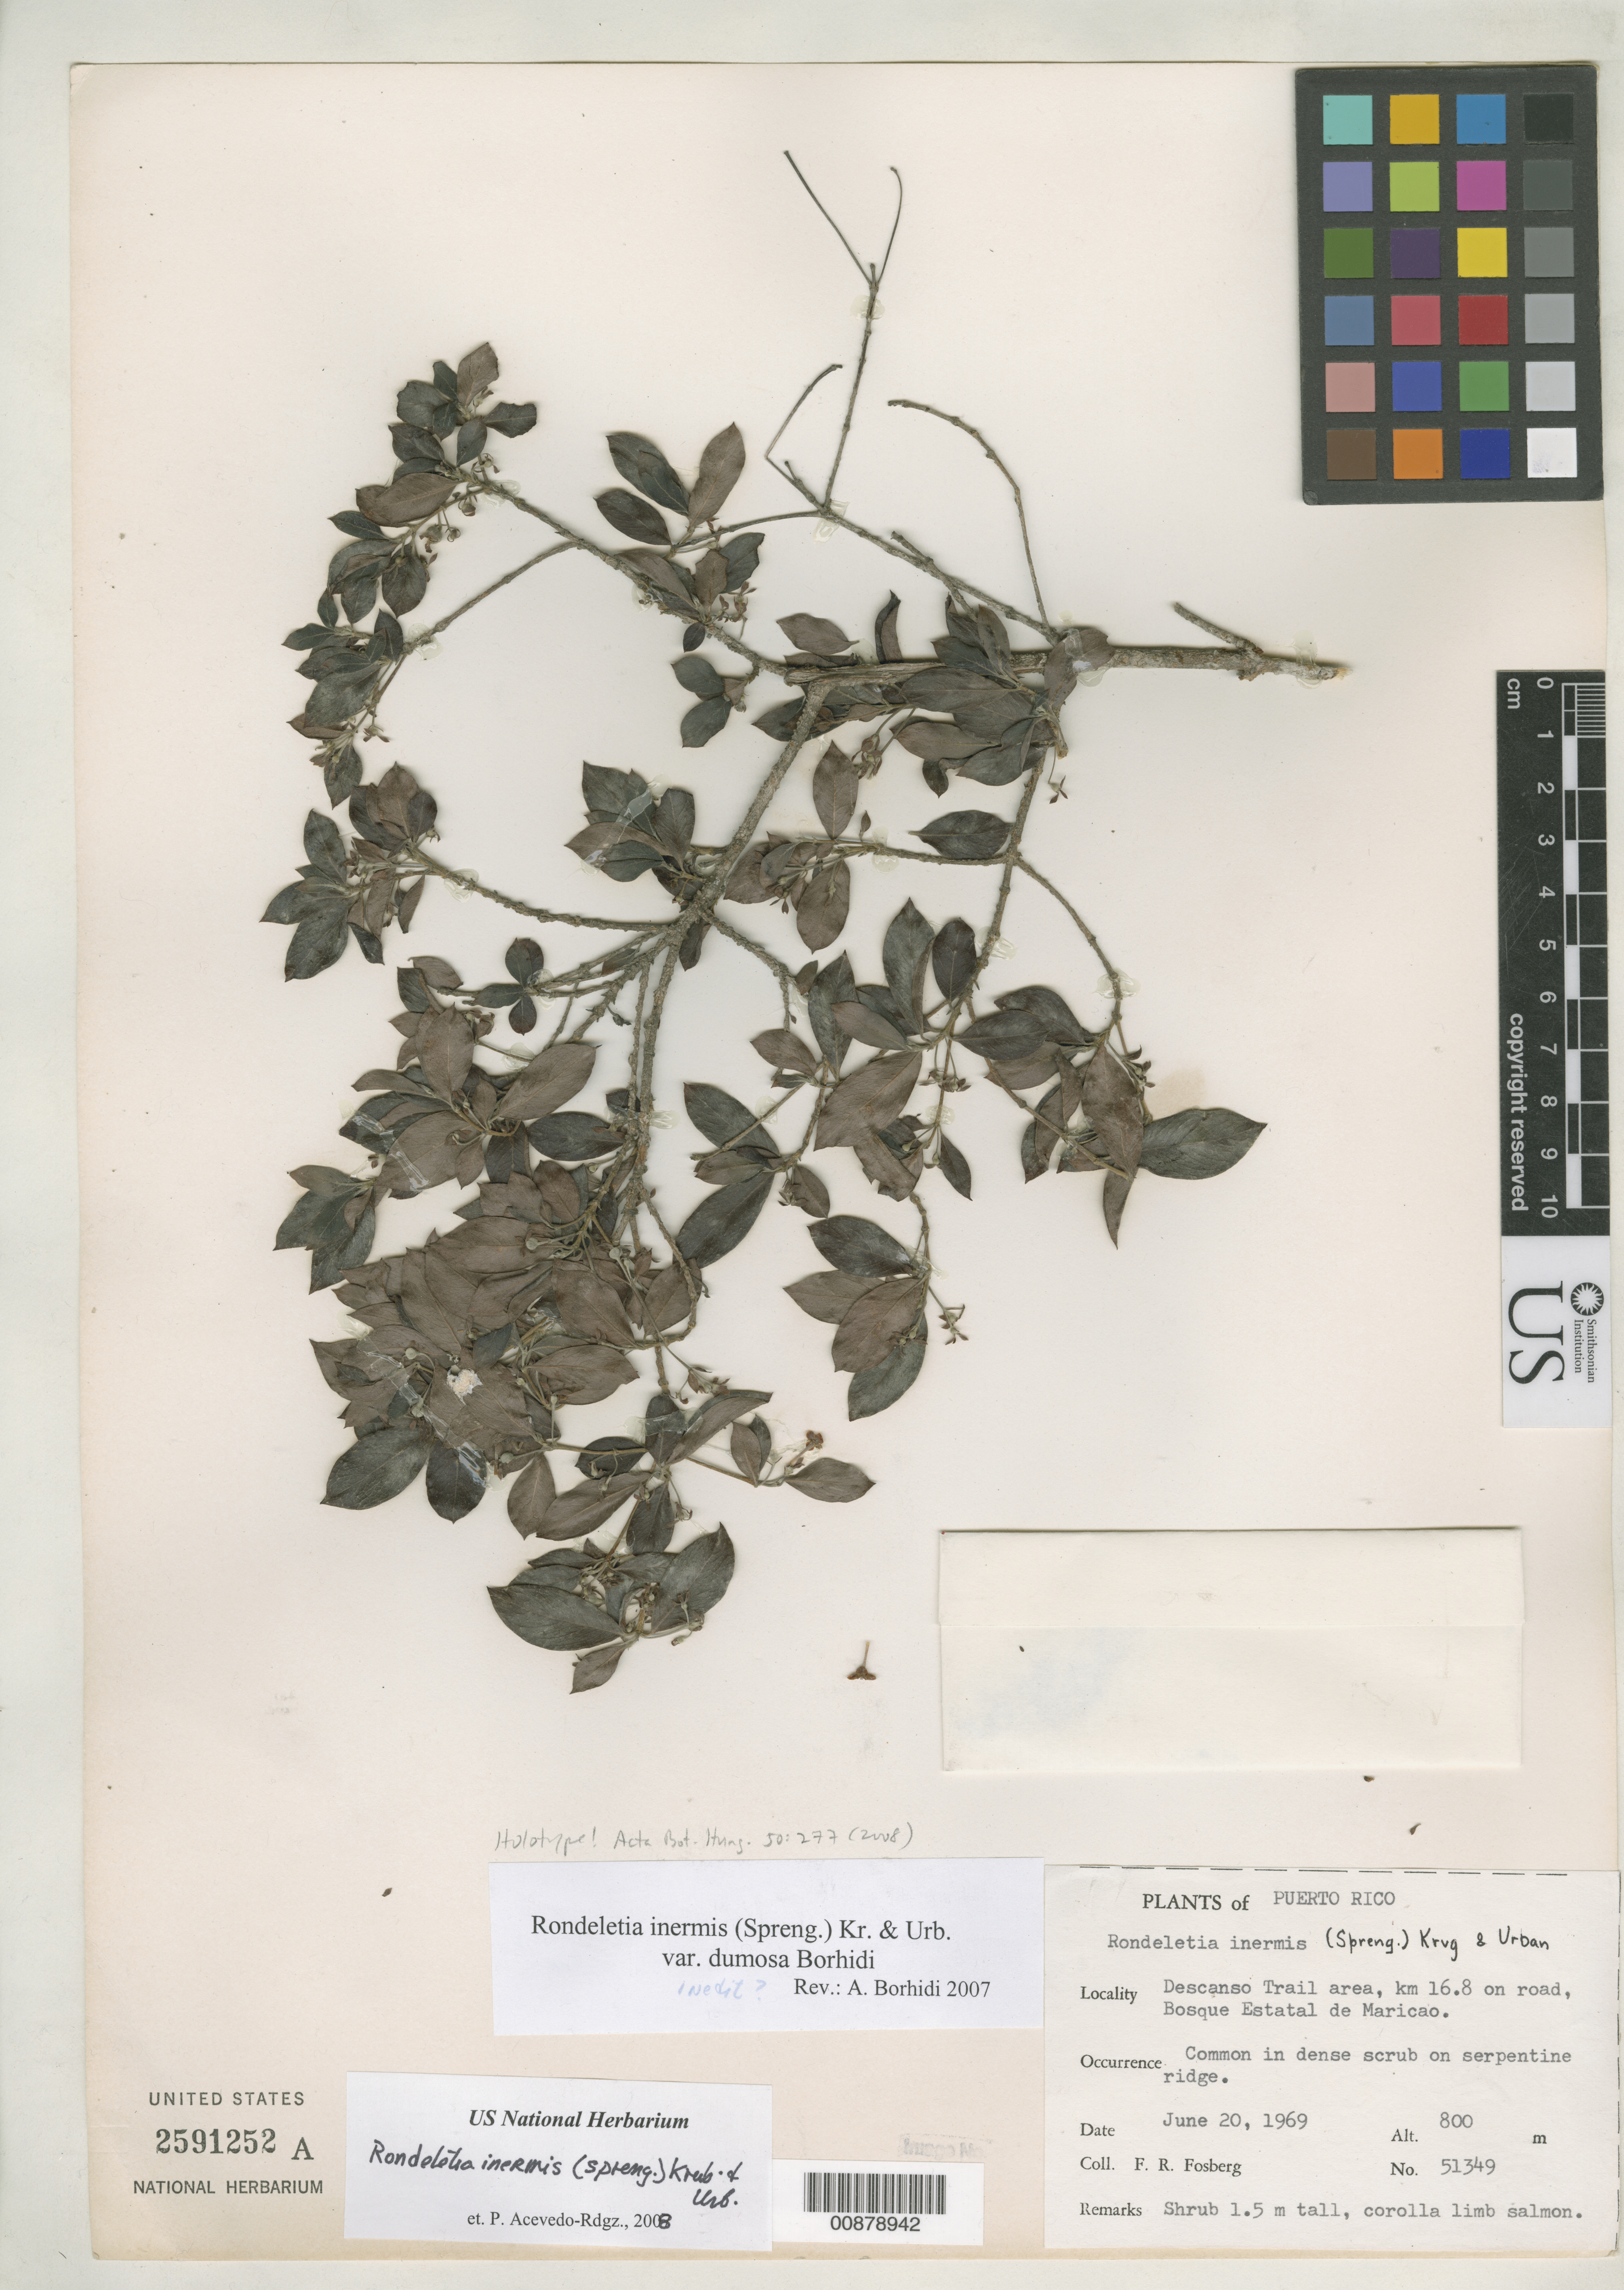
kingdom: Plantae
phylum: Tracheophyta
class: Magnoliopsida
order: Gentianales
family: Rubiaceae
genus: Rondeletia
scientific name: Rondeletia inermis var. dumosa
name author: Borhidi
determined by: Borhidi, Attila L.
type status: Holotype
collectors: F. R. Fosberg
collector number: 51349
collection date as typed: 20 Jun 1969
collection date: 1969-06-20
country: Puerto Rico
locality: Descanso Trail area, km 16.8 on road, Bosque Estatal de Maricao.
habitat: Common in dense scrub on serpentine ridge.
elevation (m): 800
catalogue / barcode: US 2591252A